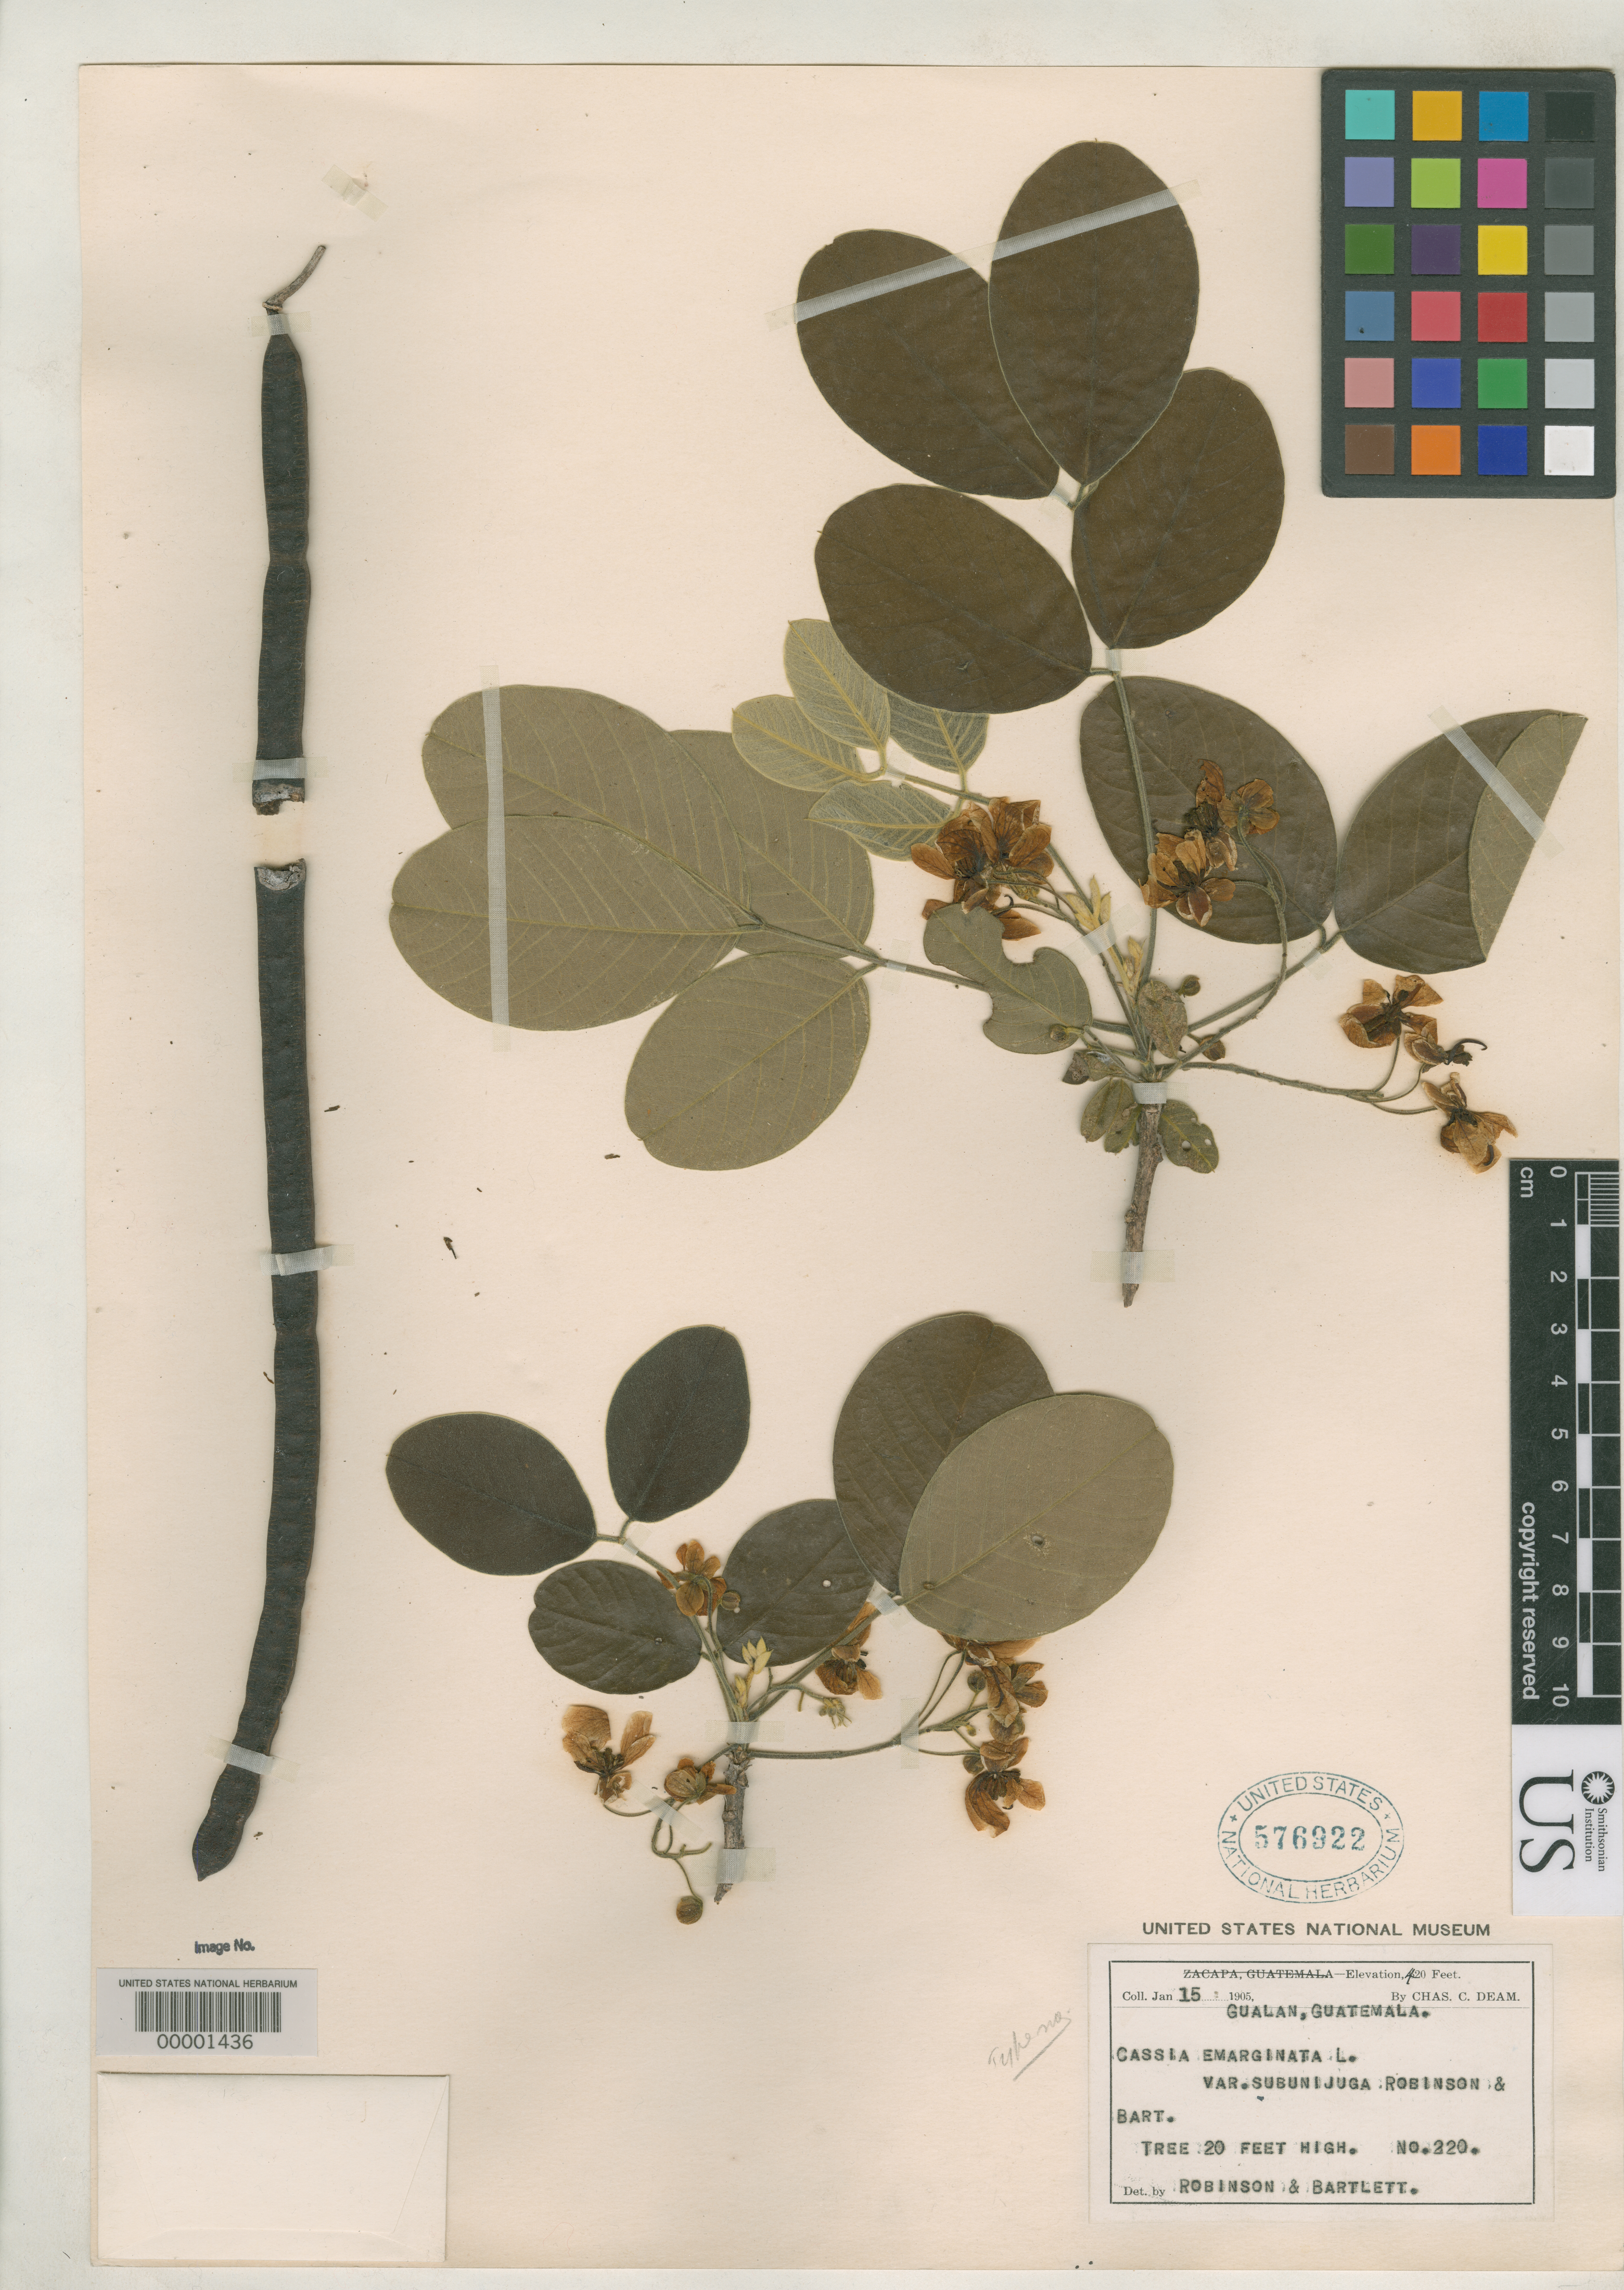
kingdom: Plantae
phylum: Tracheophyta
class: Magnoliopsida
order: Fabales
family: Fabaceae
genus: Cassia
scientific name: Cassia emarginata var. subunijuga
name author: B.L. Rob.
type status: Isotype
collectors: C. C. Deam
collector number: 220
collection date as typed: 15 Jan 1905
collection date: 1905-01-15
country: Guatemala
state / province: Zacapa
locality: Gualan.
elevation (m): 128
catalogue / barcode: US 576922